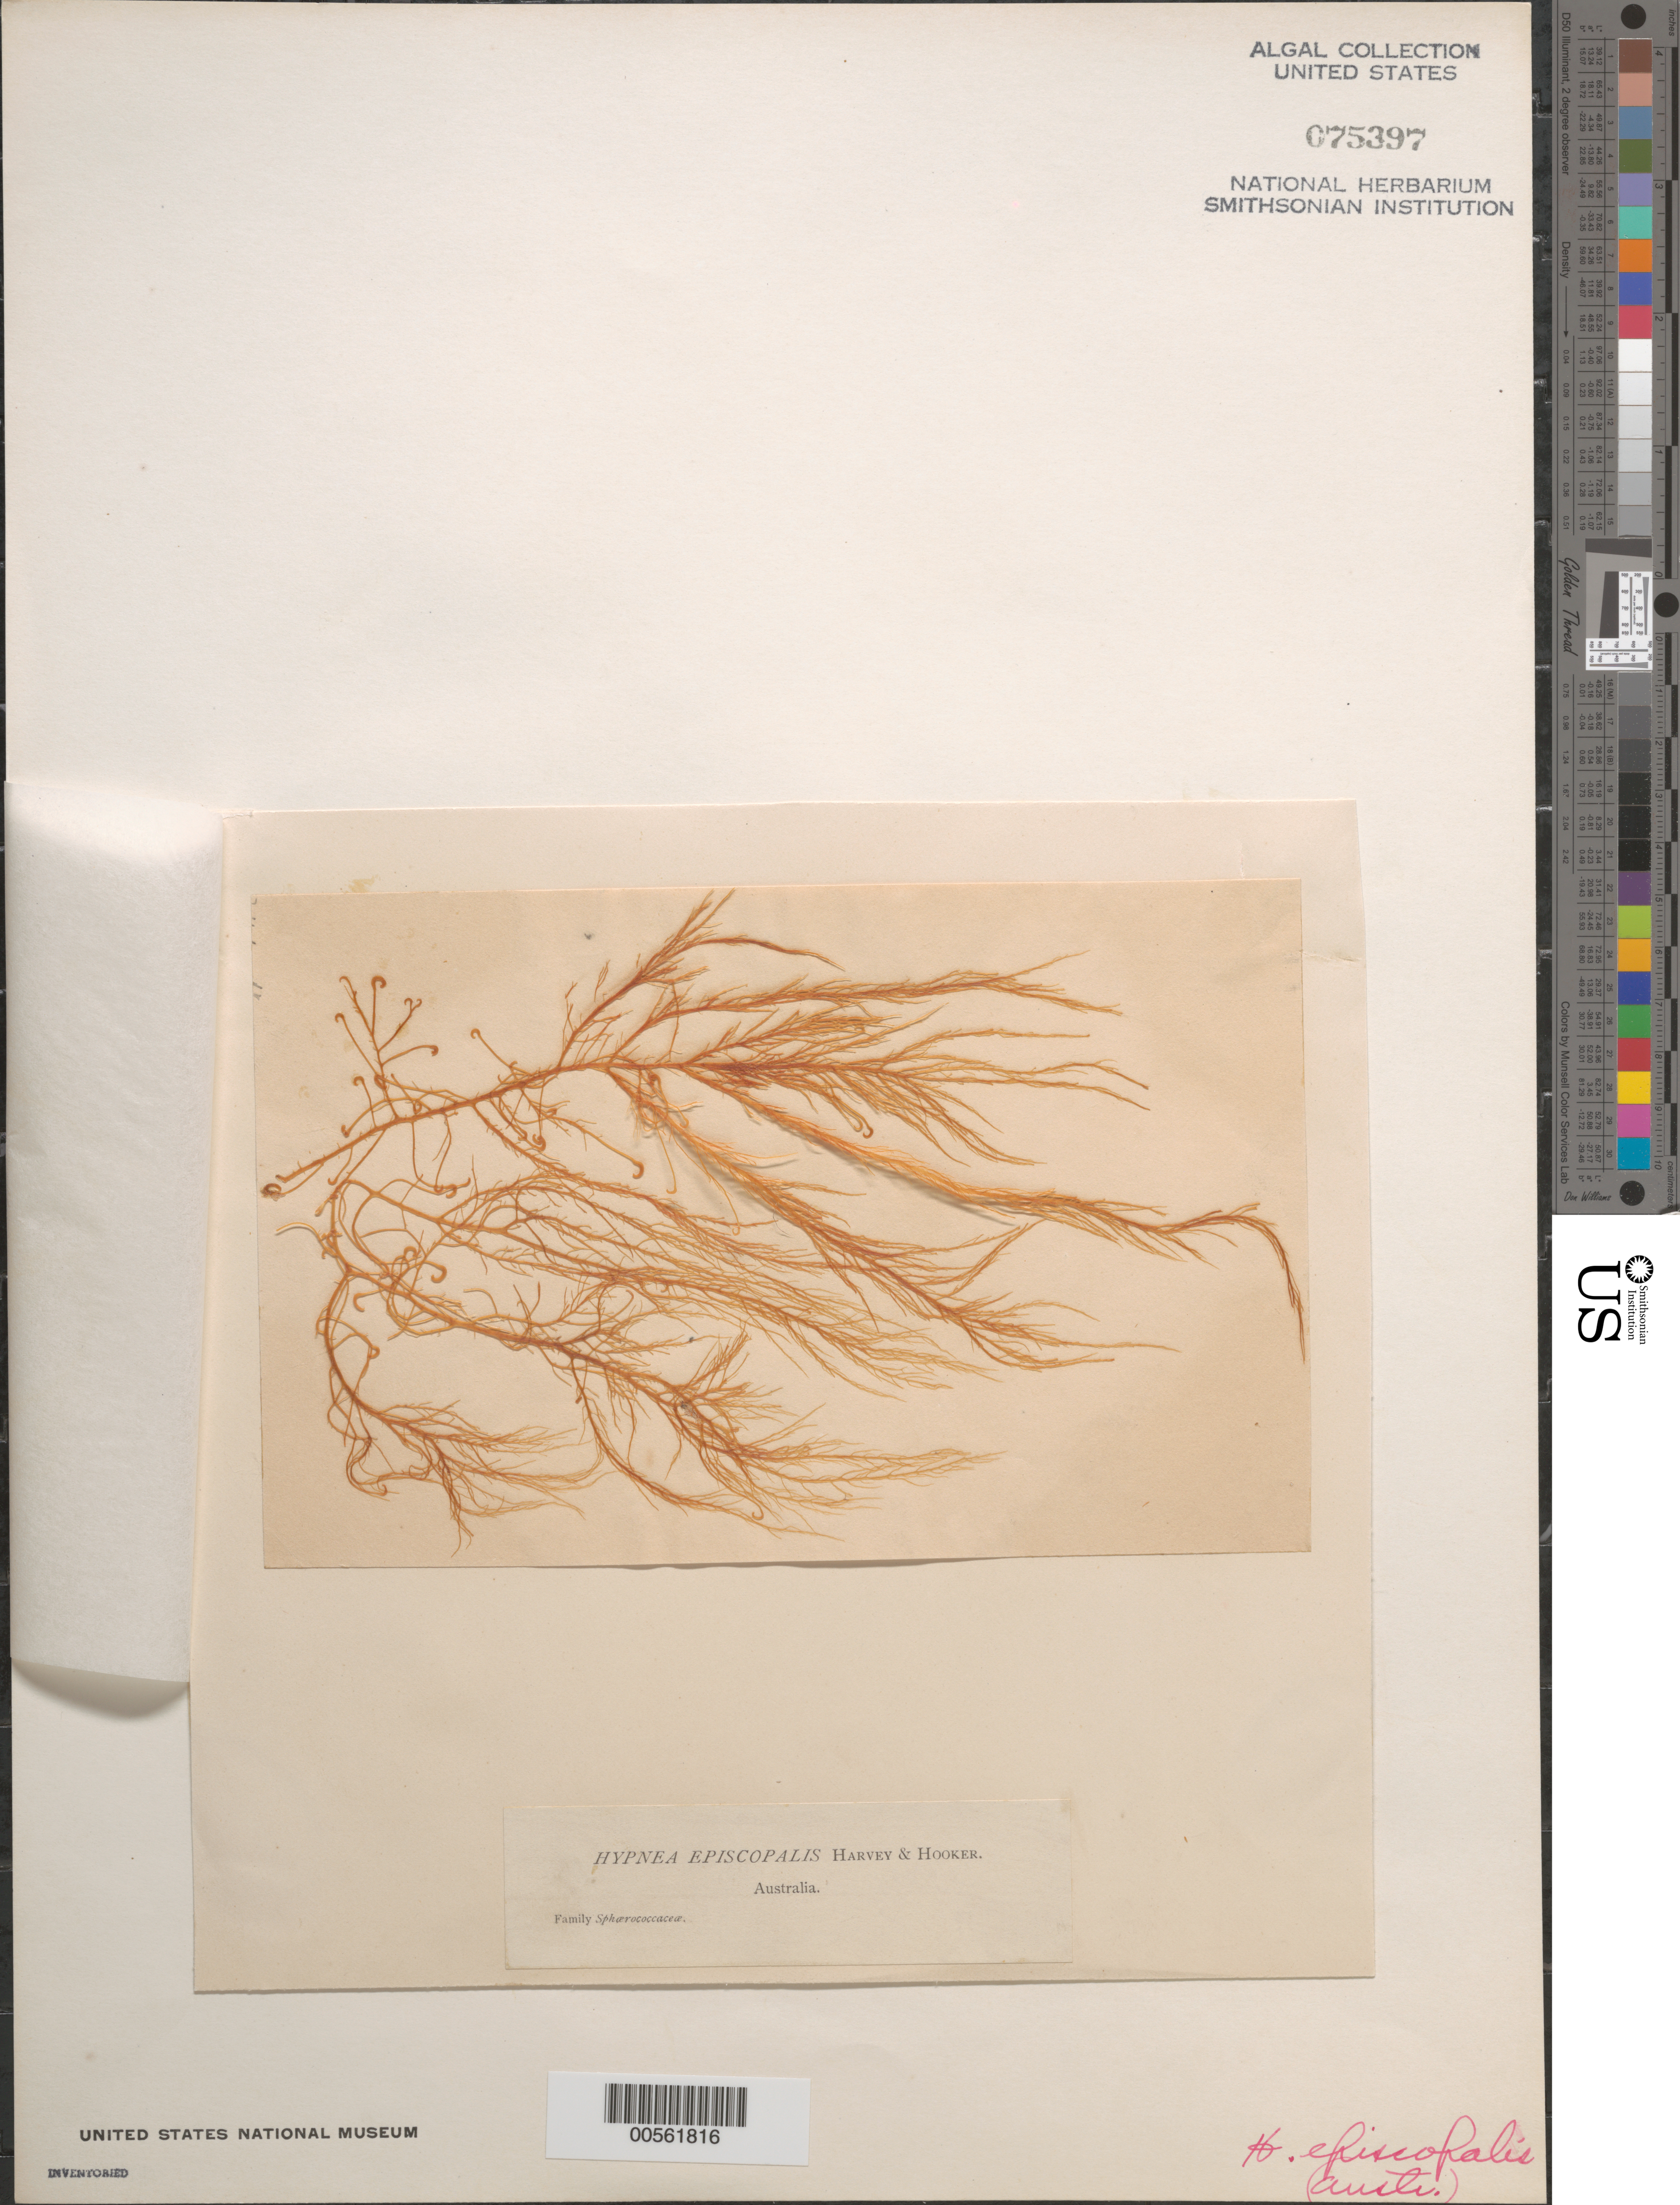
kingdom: Plantae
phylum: Rhodophyta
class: Florideophyceae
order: Gigartinales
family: Cystocloniaceae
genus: Hypnea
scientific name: Hypnea ramentacea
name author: (C. Agardh) J. Agardh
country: Australia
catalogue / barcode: US 75397